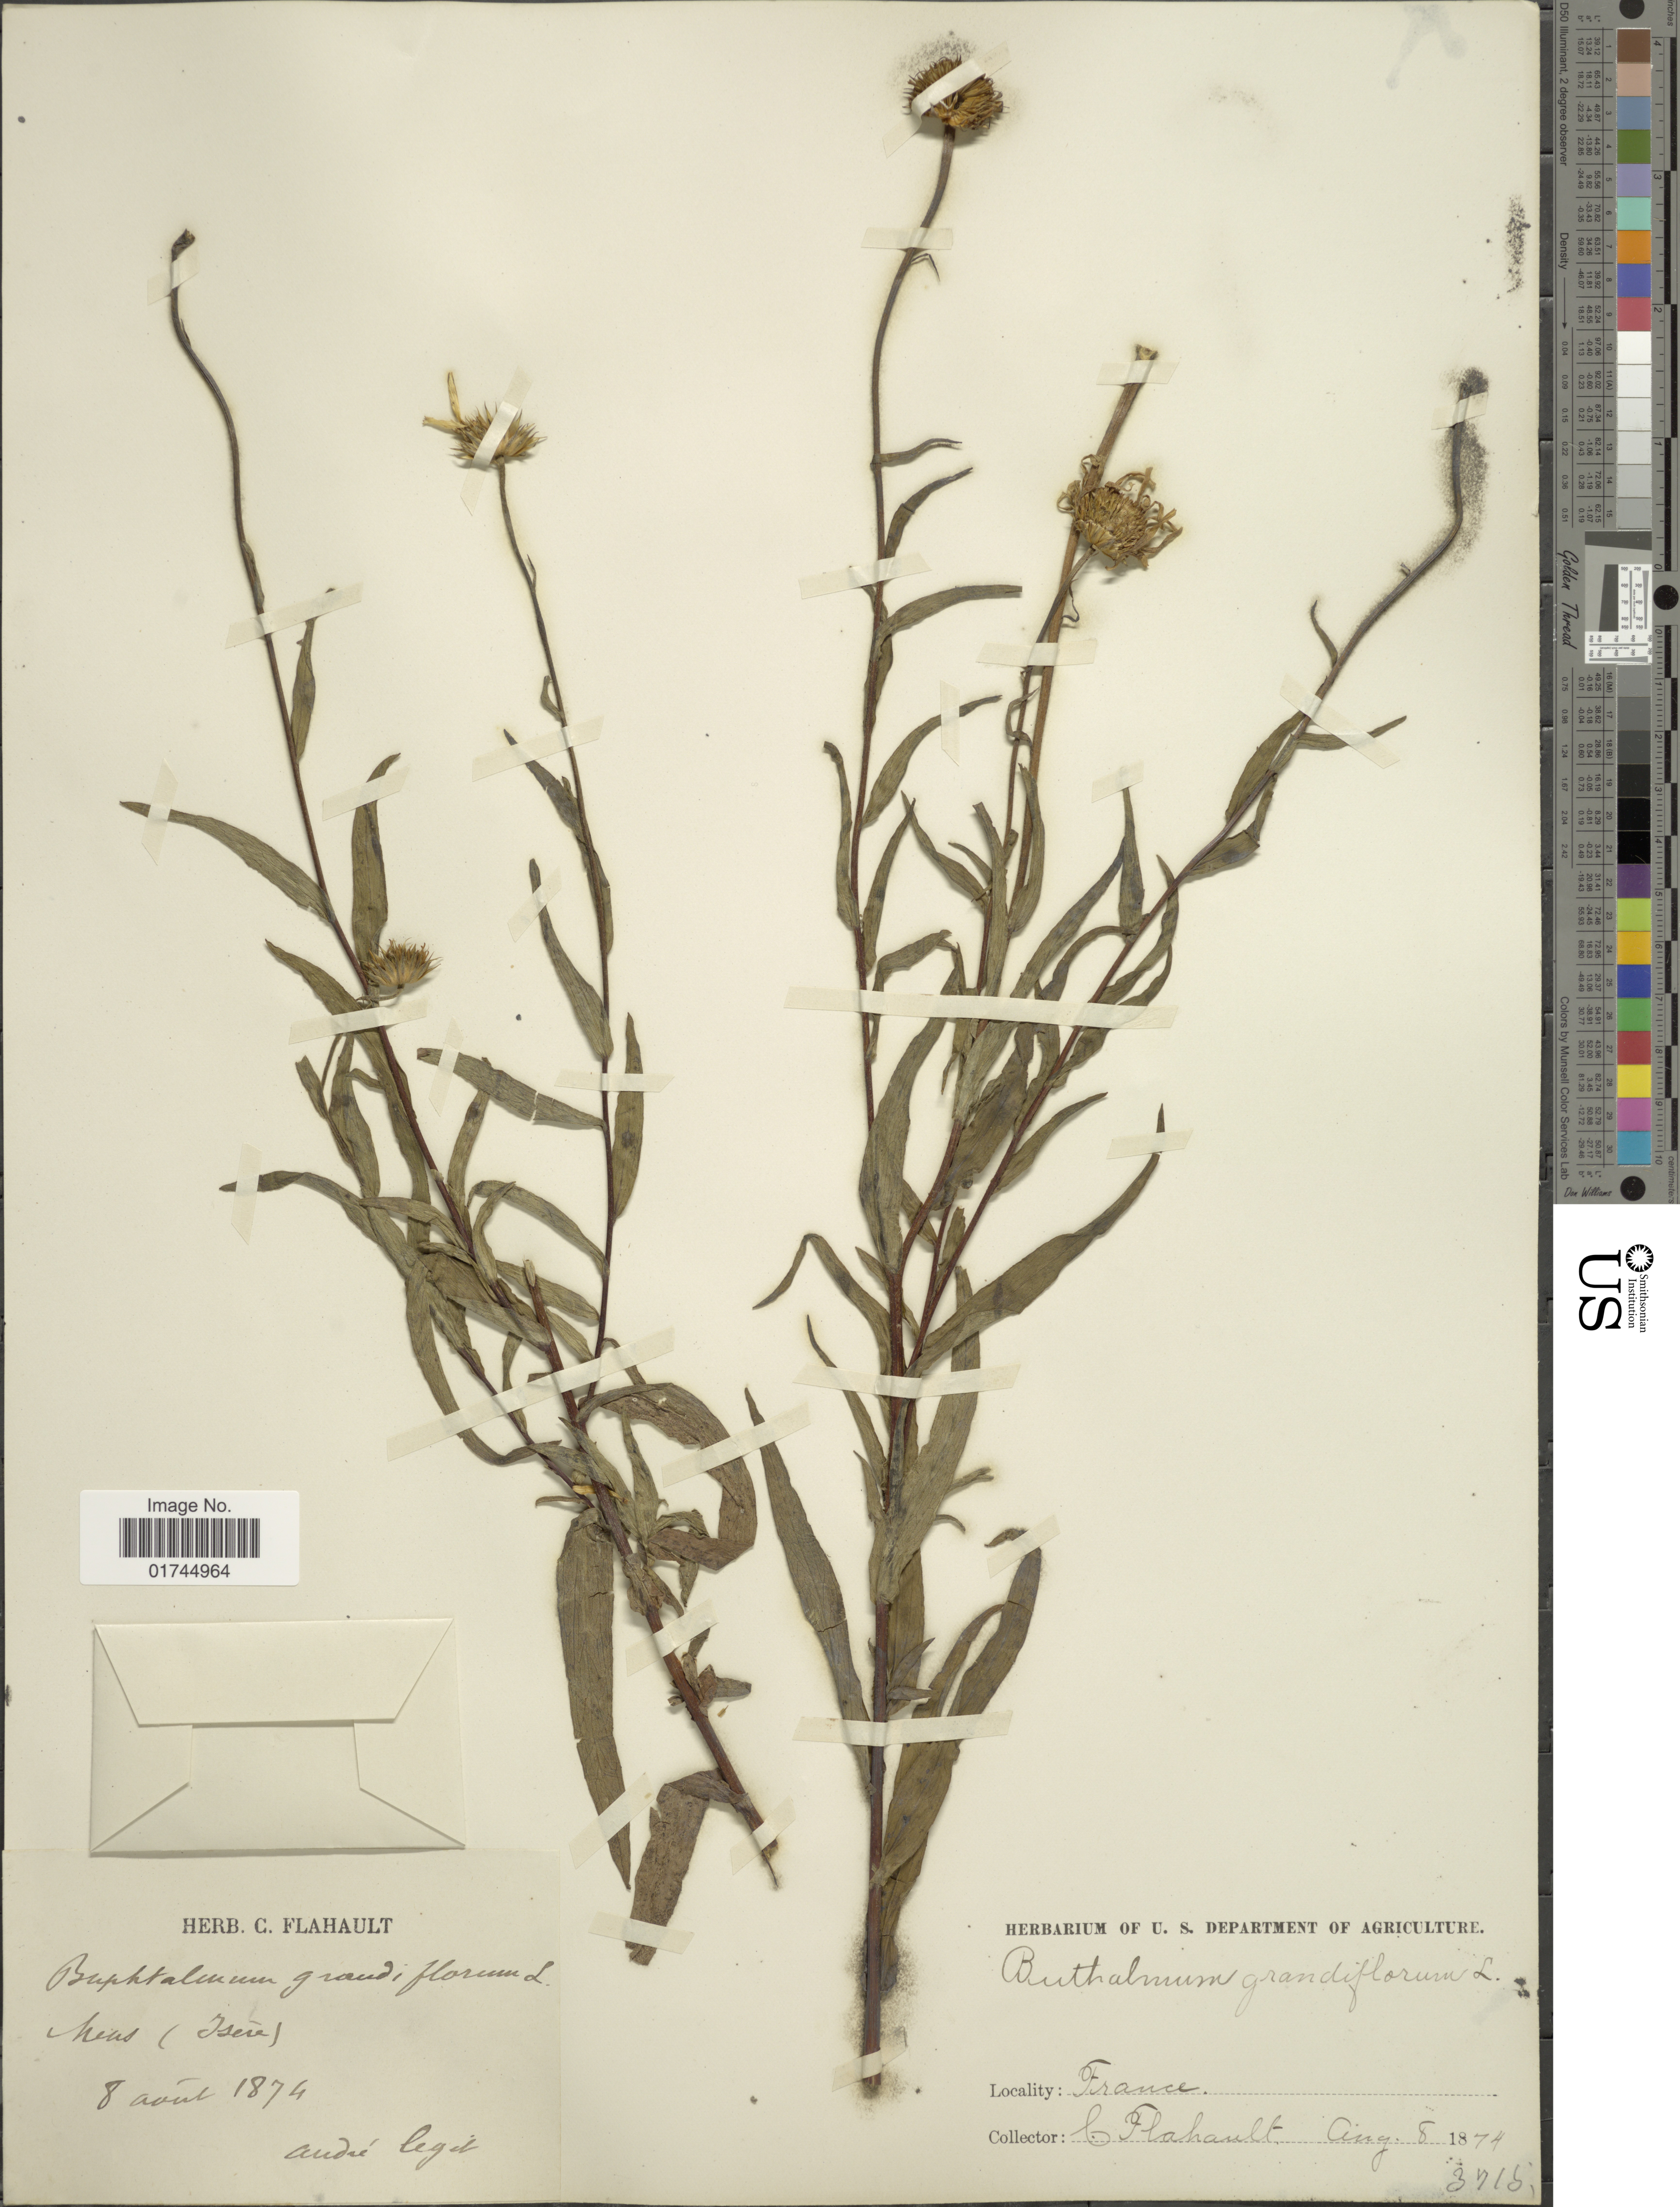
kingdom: Plantae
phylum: Tracheophyta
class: Magnoliopsida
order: Asterales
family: Asteraceae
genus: Buphthalmum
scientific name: Buphthalmum grandiflorum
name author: L.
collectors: Flahault, C.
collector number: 3415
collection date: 1874-08-08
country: France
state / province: Auvergne-Rhône-Alpes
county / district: Isère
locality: France, Nues [interpreted] (Isere).